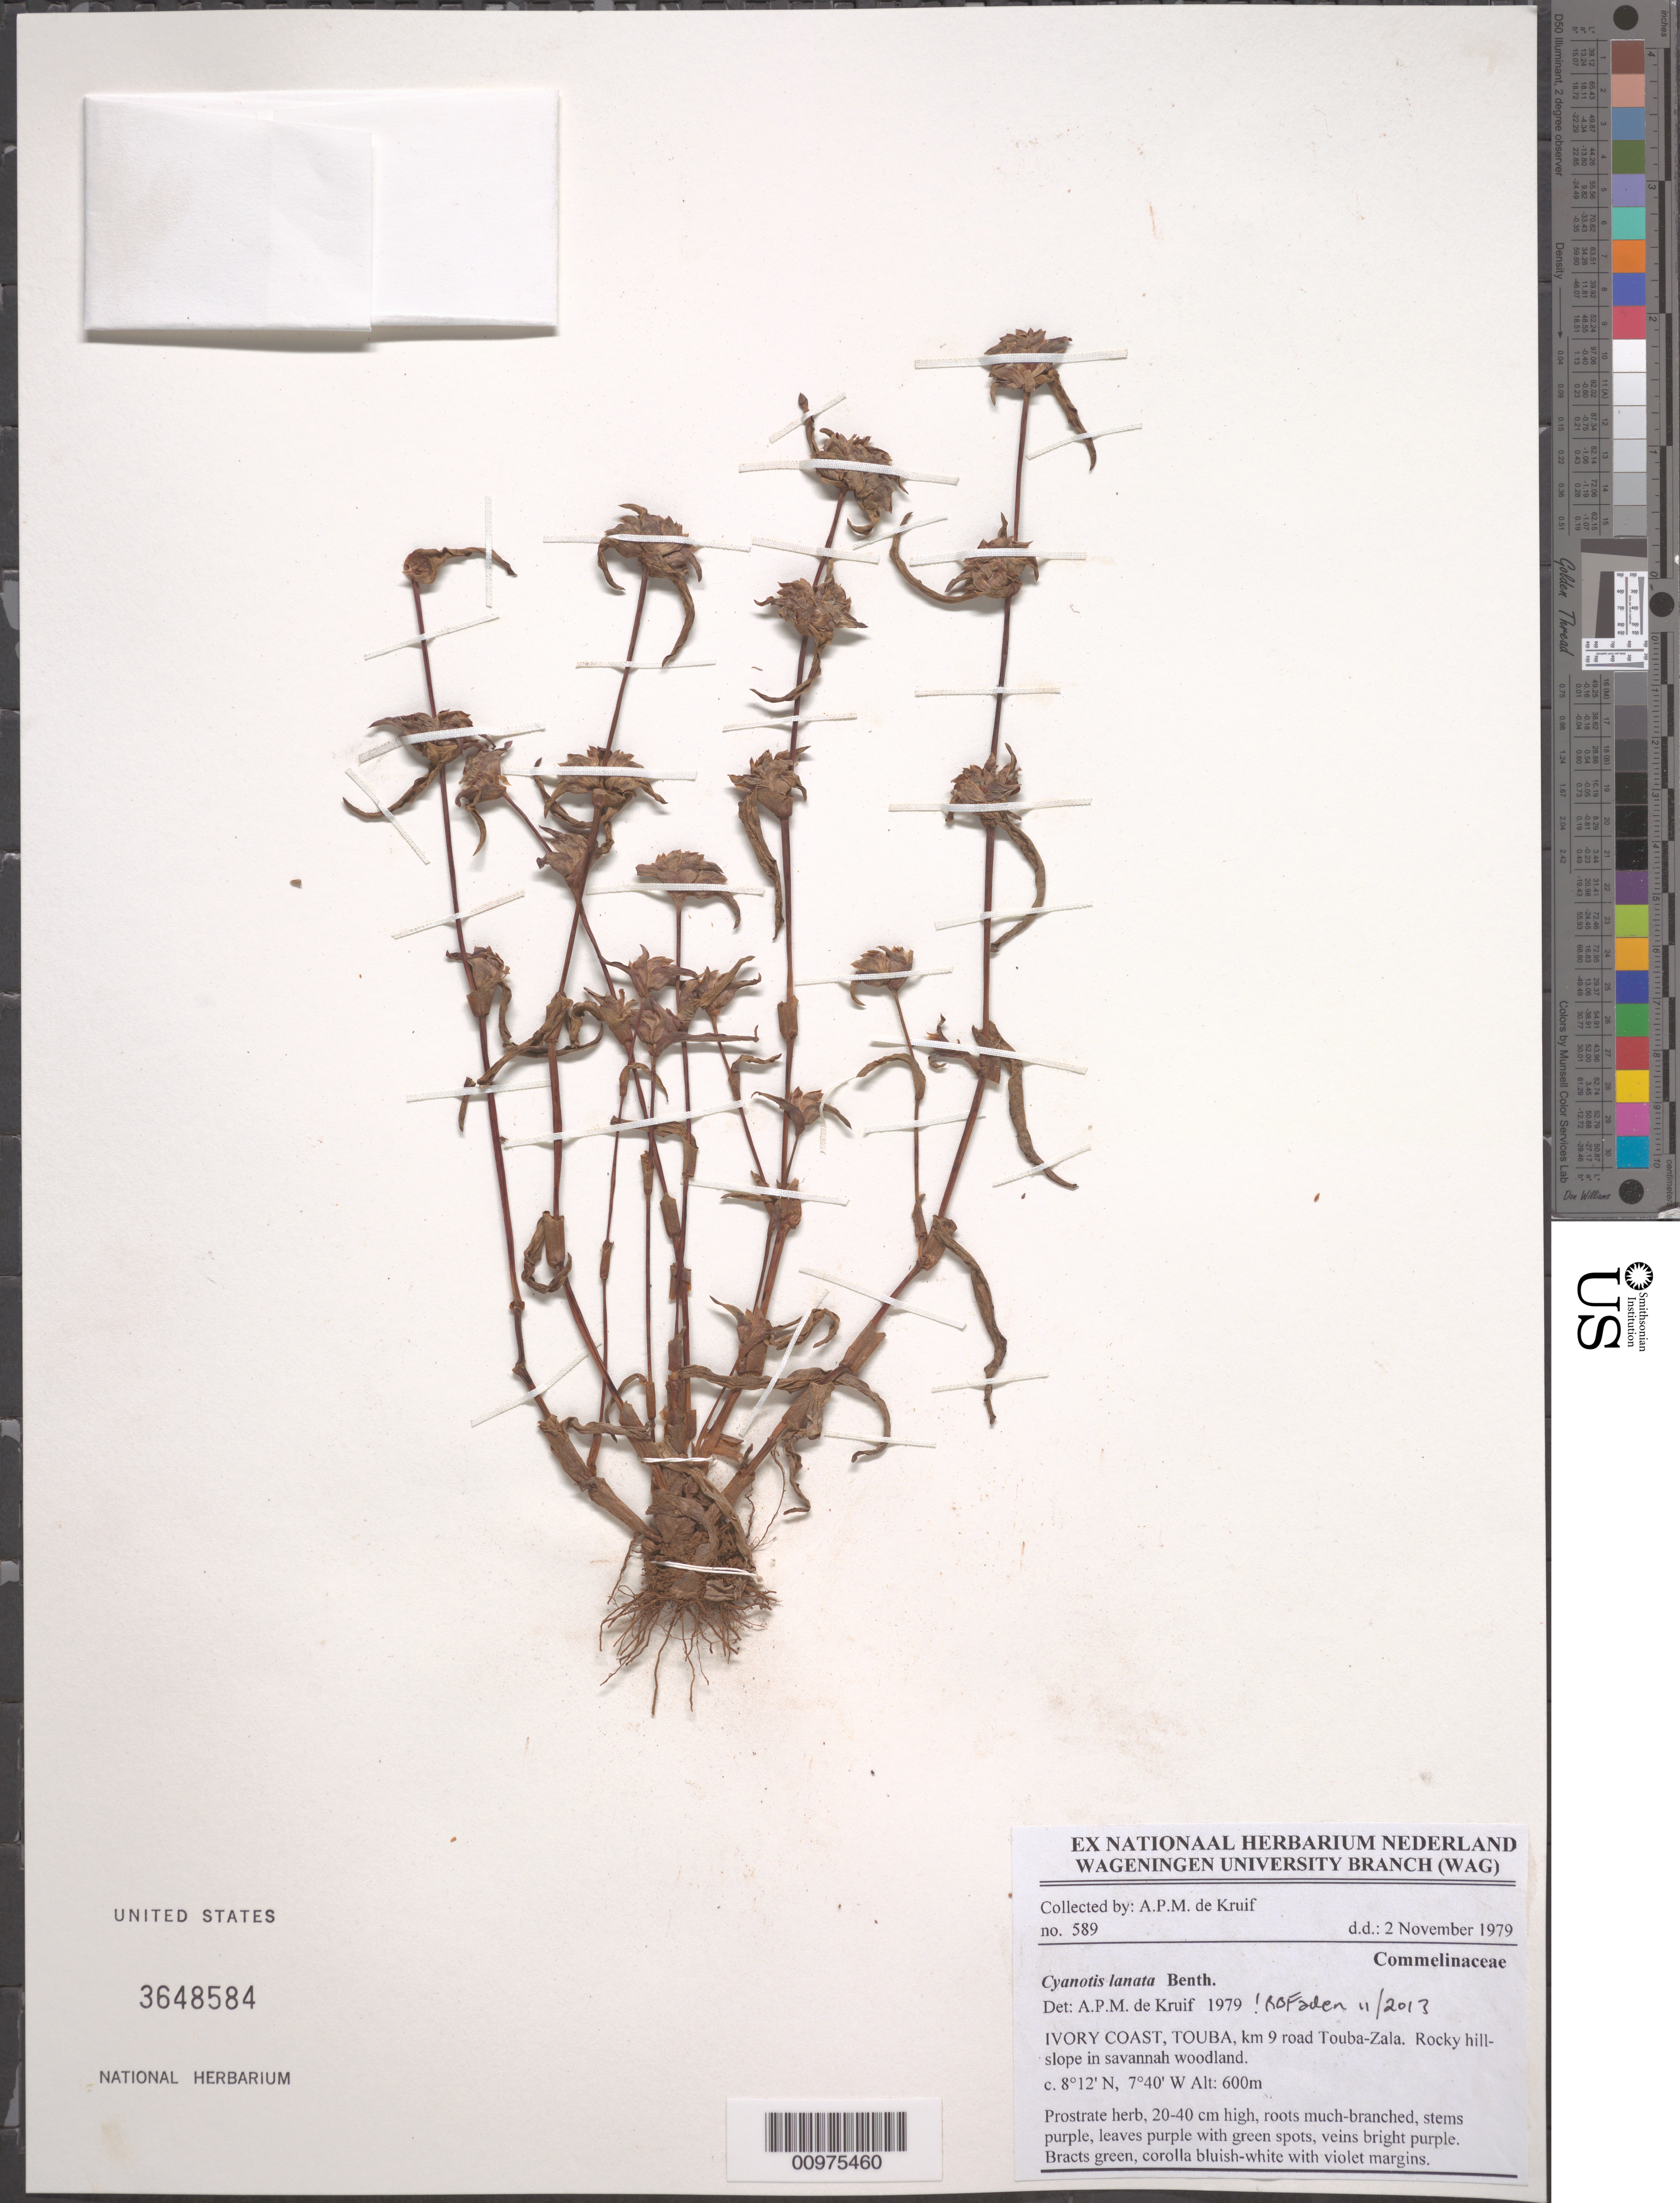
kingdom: Plantae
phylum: Tracheophyta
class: Liliopsida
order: Commelinales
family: Commelinaceae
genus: Cyanotis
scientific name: Cyanotis lanata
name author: Benth.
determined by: Faden, Robert B., (US), Smithsonian Institution - National Museum of Natural History (UNITED STATES)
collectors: A. P. de Kruif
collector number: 589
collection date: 1979-11-02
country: Ivory Coast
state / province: Woroba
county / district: Touba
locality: km 9 road Touba-Zala.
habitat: Rocky hill-slope in savannah woodland.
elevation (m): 600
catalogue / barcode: US 3648584